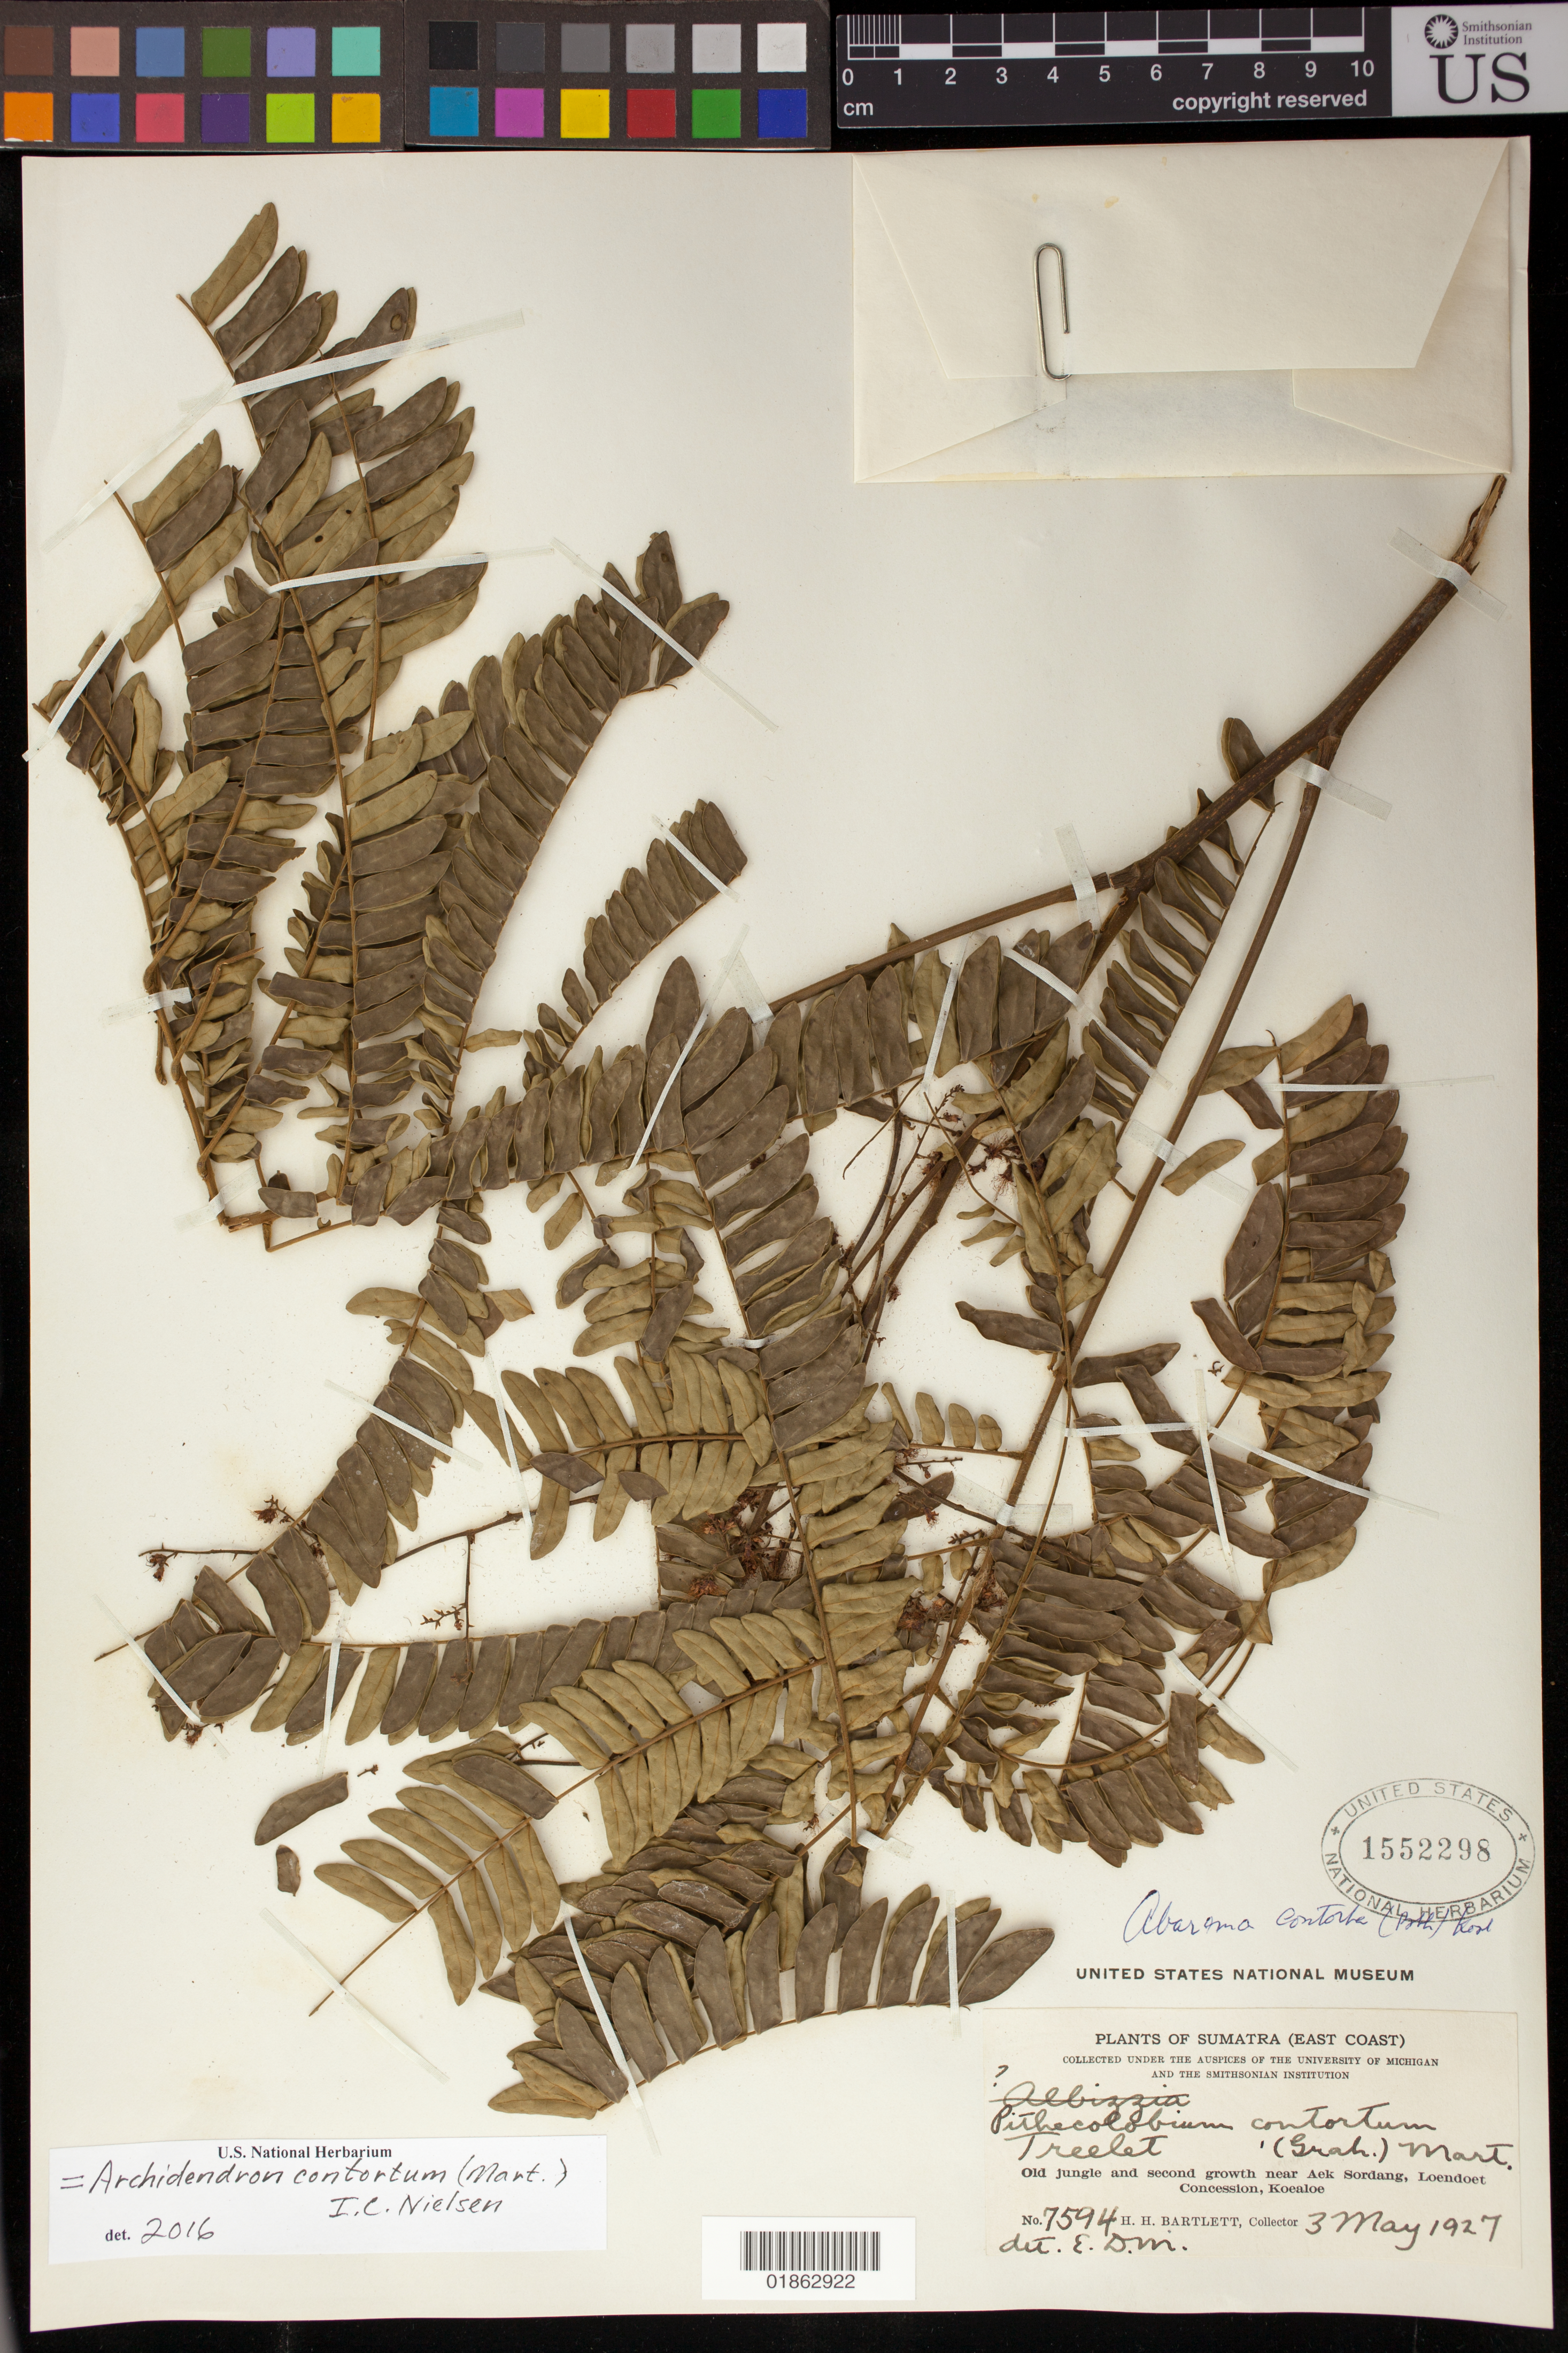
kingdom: Plantae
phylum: Tracheophyta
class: Magnoliopsida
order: Fabales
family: Fabaceae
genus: Archidendron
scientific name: Archidendron contortum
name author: (C. Mart.) I.C. Nielsen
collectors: H. H. Bartlett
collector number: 7594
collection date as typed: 03 May 1927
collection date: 1927-05-03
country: Indonesia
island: Sumatra Island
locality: East coast, old jungle and second growth near Aek Sordang, Loendoet Concession, Koealoe.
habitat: Old jungle and second growth.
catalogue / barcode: US 1552298